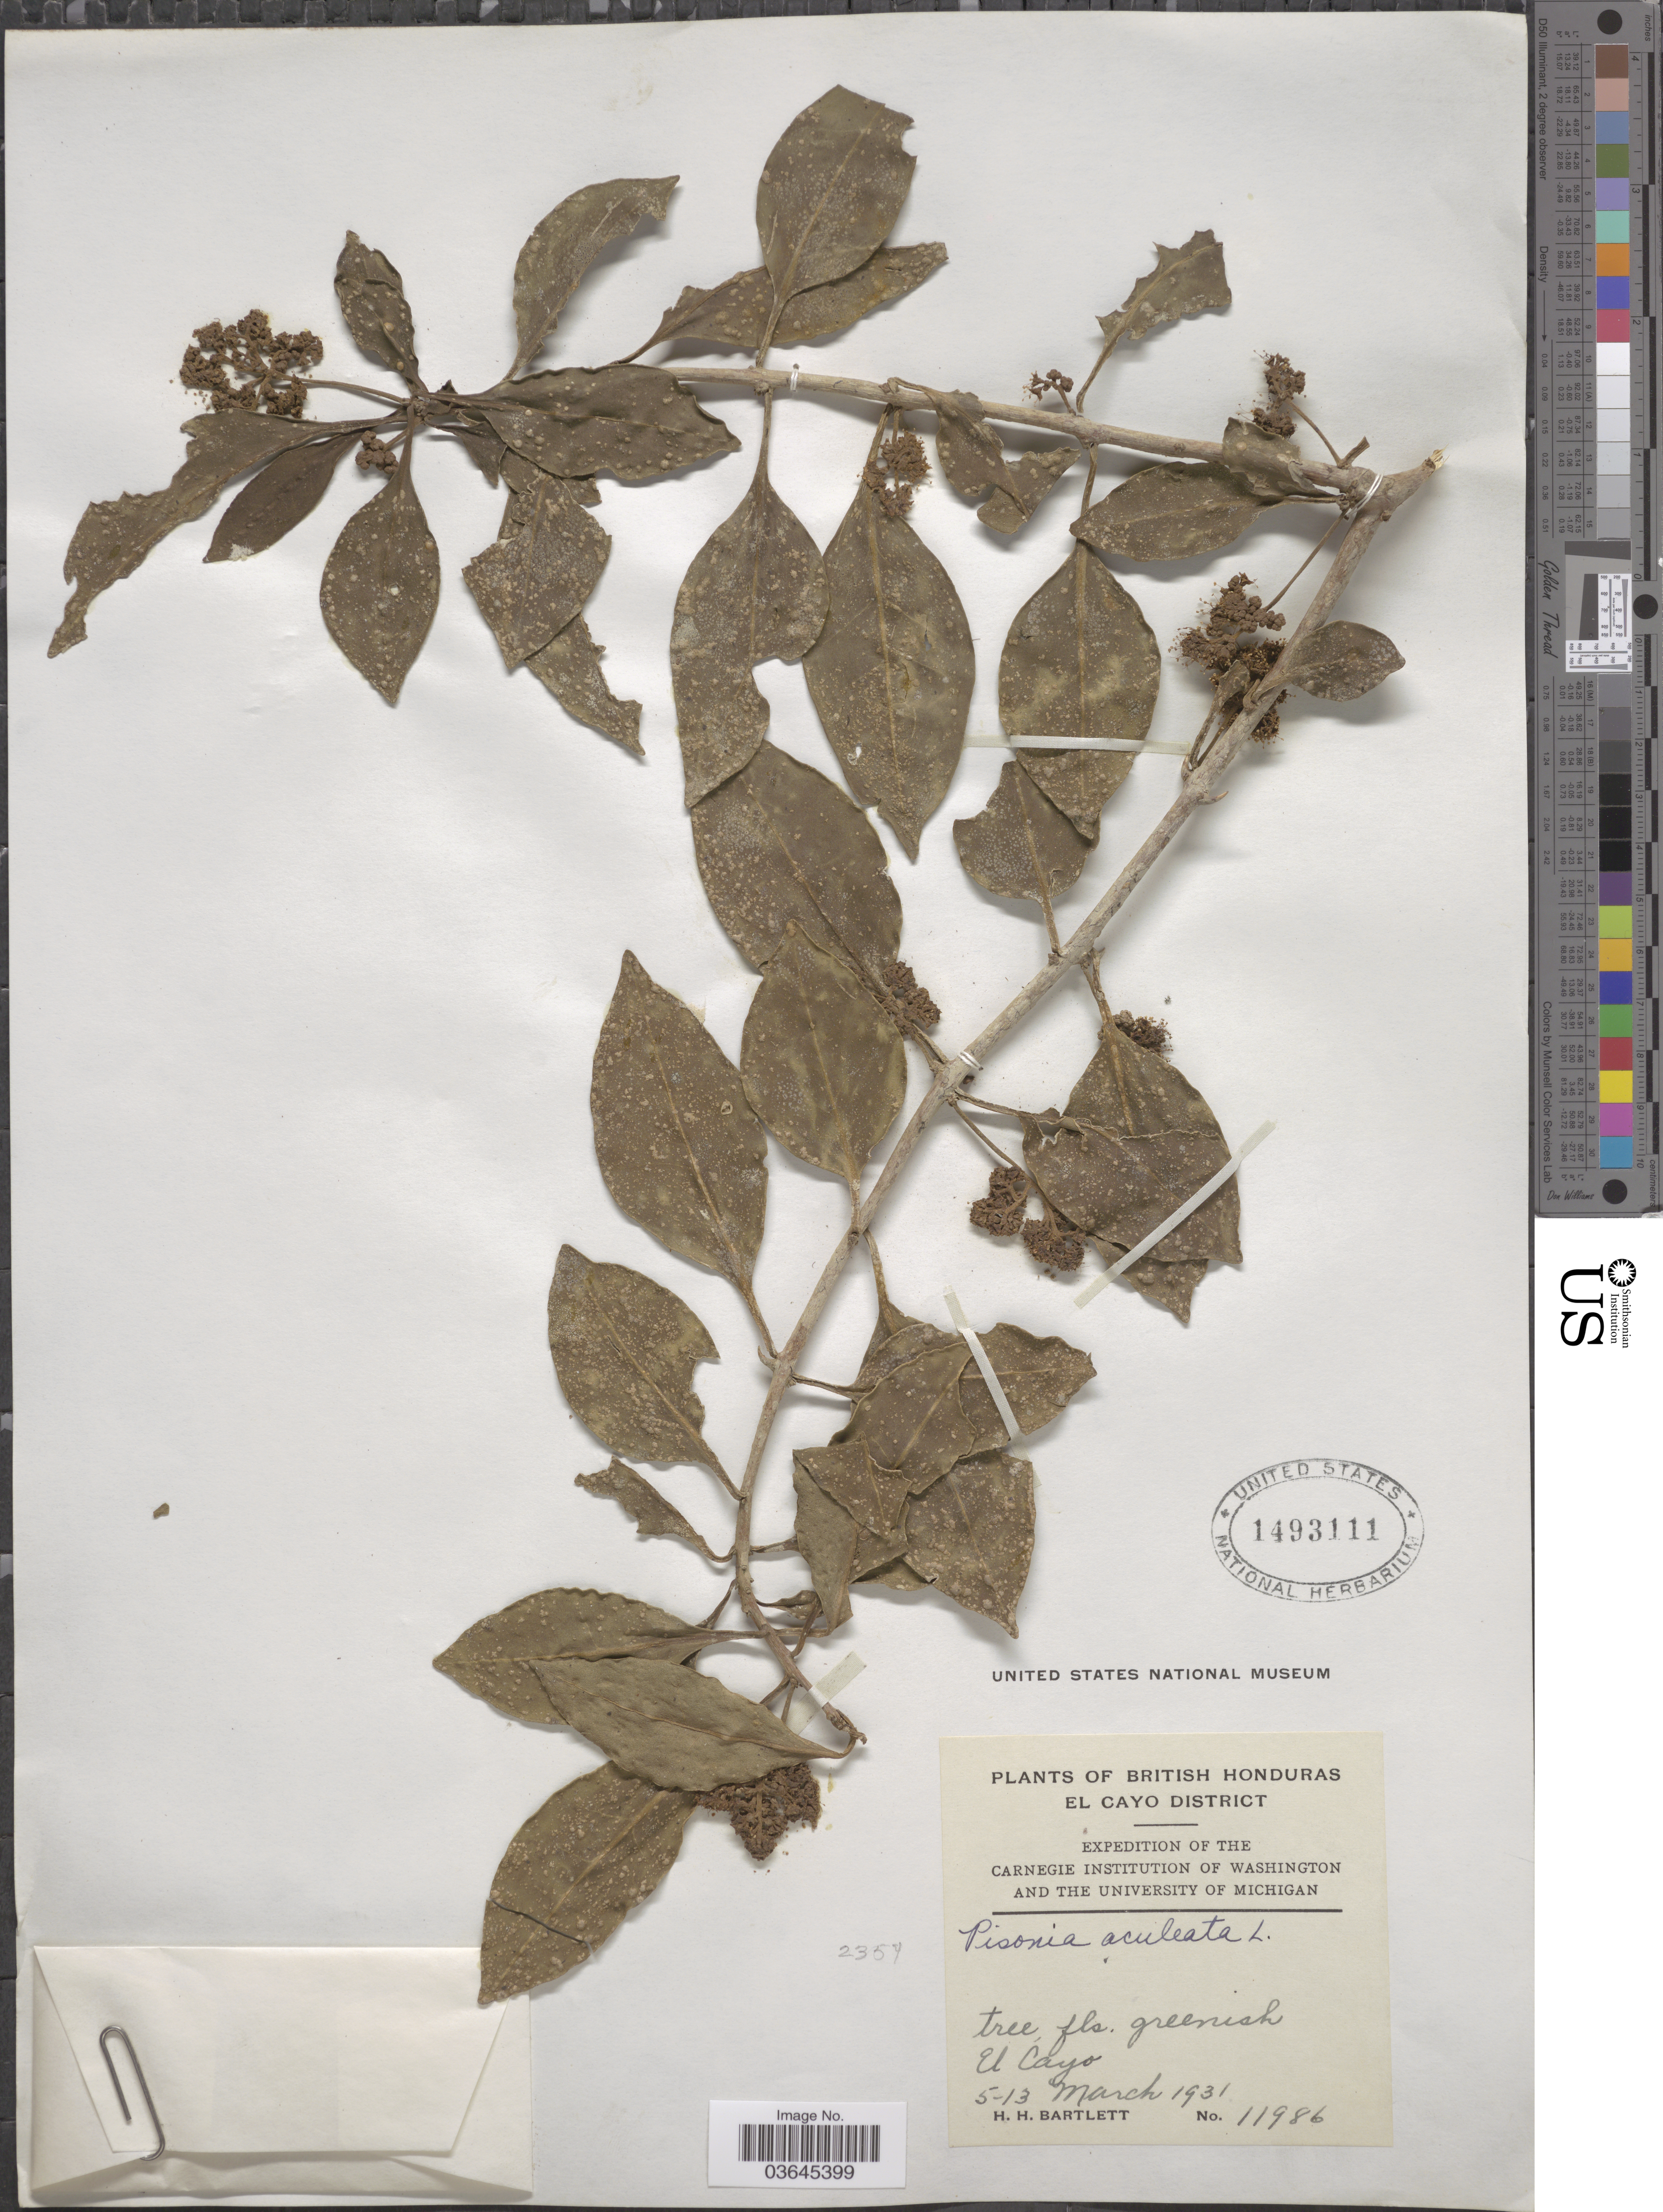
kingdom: Plantae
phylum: Tracheophyta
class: Magnoliopsida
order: Caryophyllales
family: Nyctaginaceae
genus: Pisonia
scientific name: Pisonia aculeata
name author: L.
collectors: H. H. Bartlett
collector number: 11986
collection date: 1931-03-05/1931-03-13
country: Belize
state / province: Cayo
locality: British Honduras. El Cayo District. El Cayo.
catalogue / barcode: US 1493111